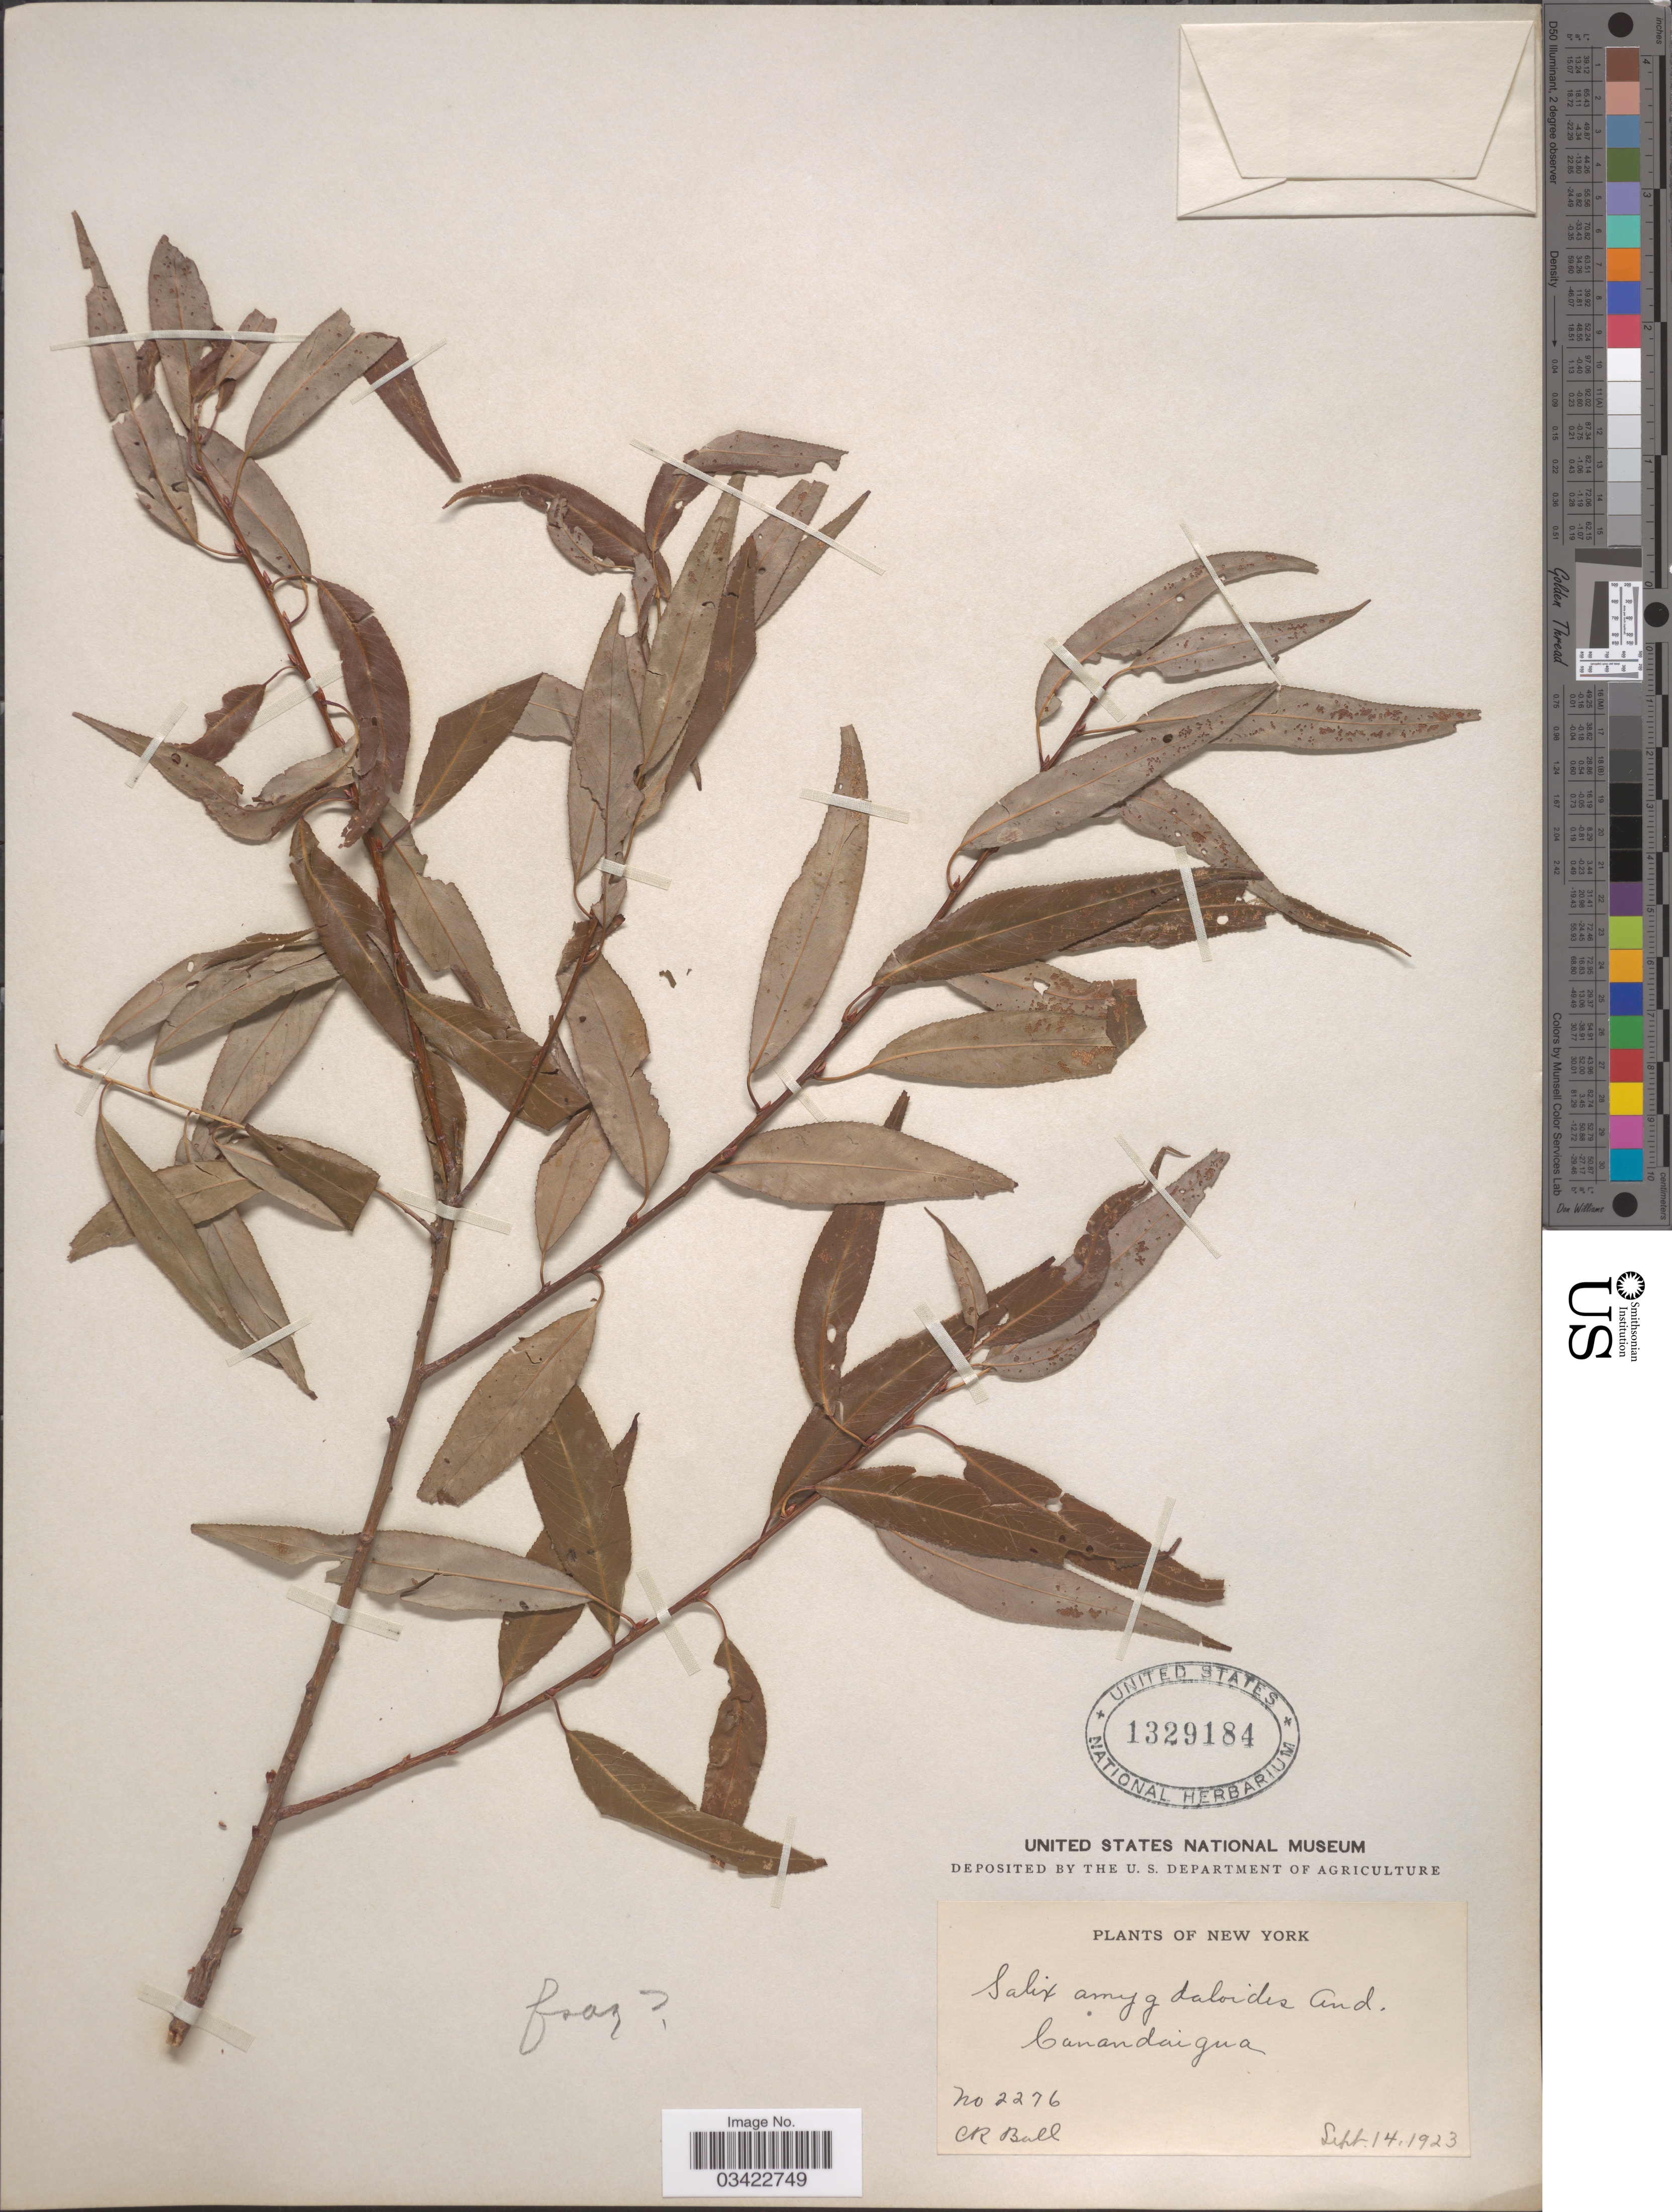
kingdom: Plantae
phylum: Tracheophyta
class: Magnoliopsida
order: Malpighiales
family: Salicaceae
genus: Salix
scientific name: Salix amygdaloides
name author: Andersson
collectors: C. R. Ball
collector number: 2276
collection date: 1923-09-14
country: United States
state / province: New York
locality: Canandaigua.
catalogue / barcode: US 1329184